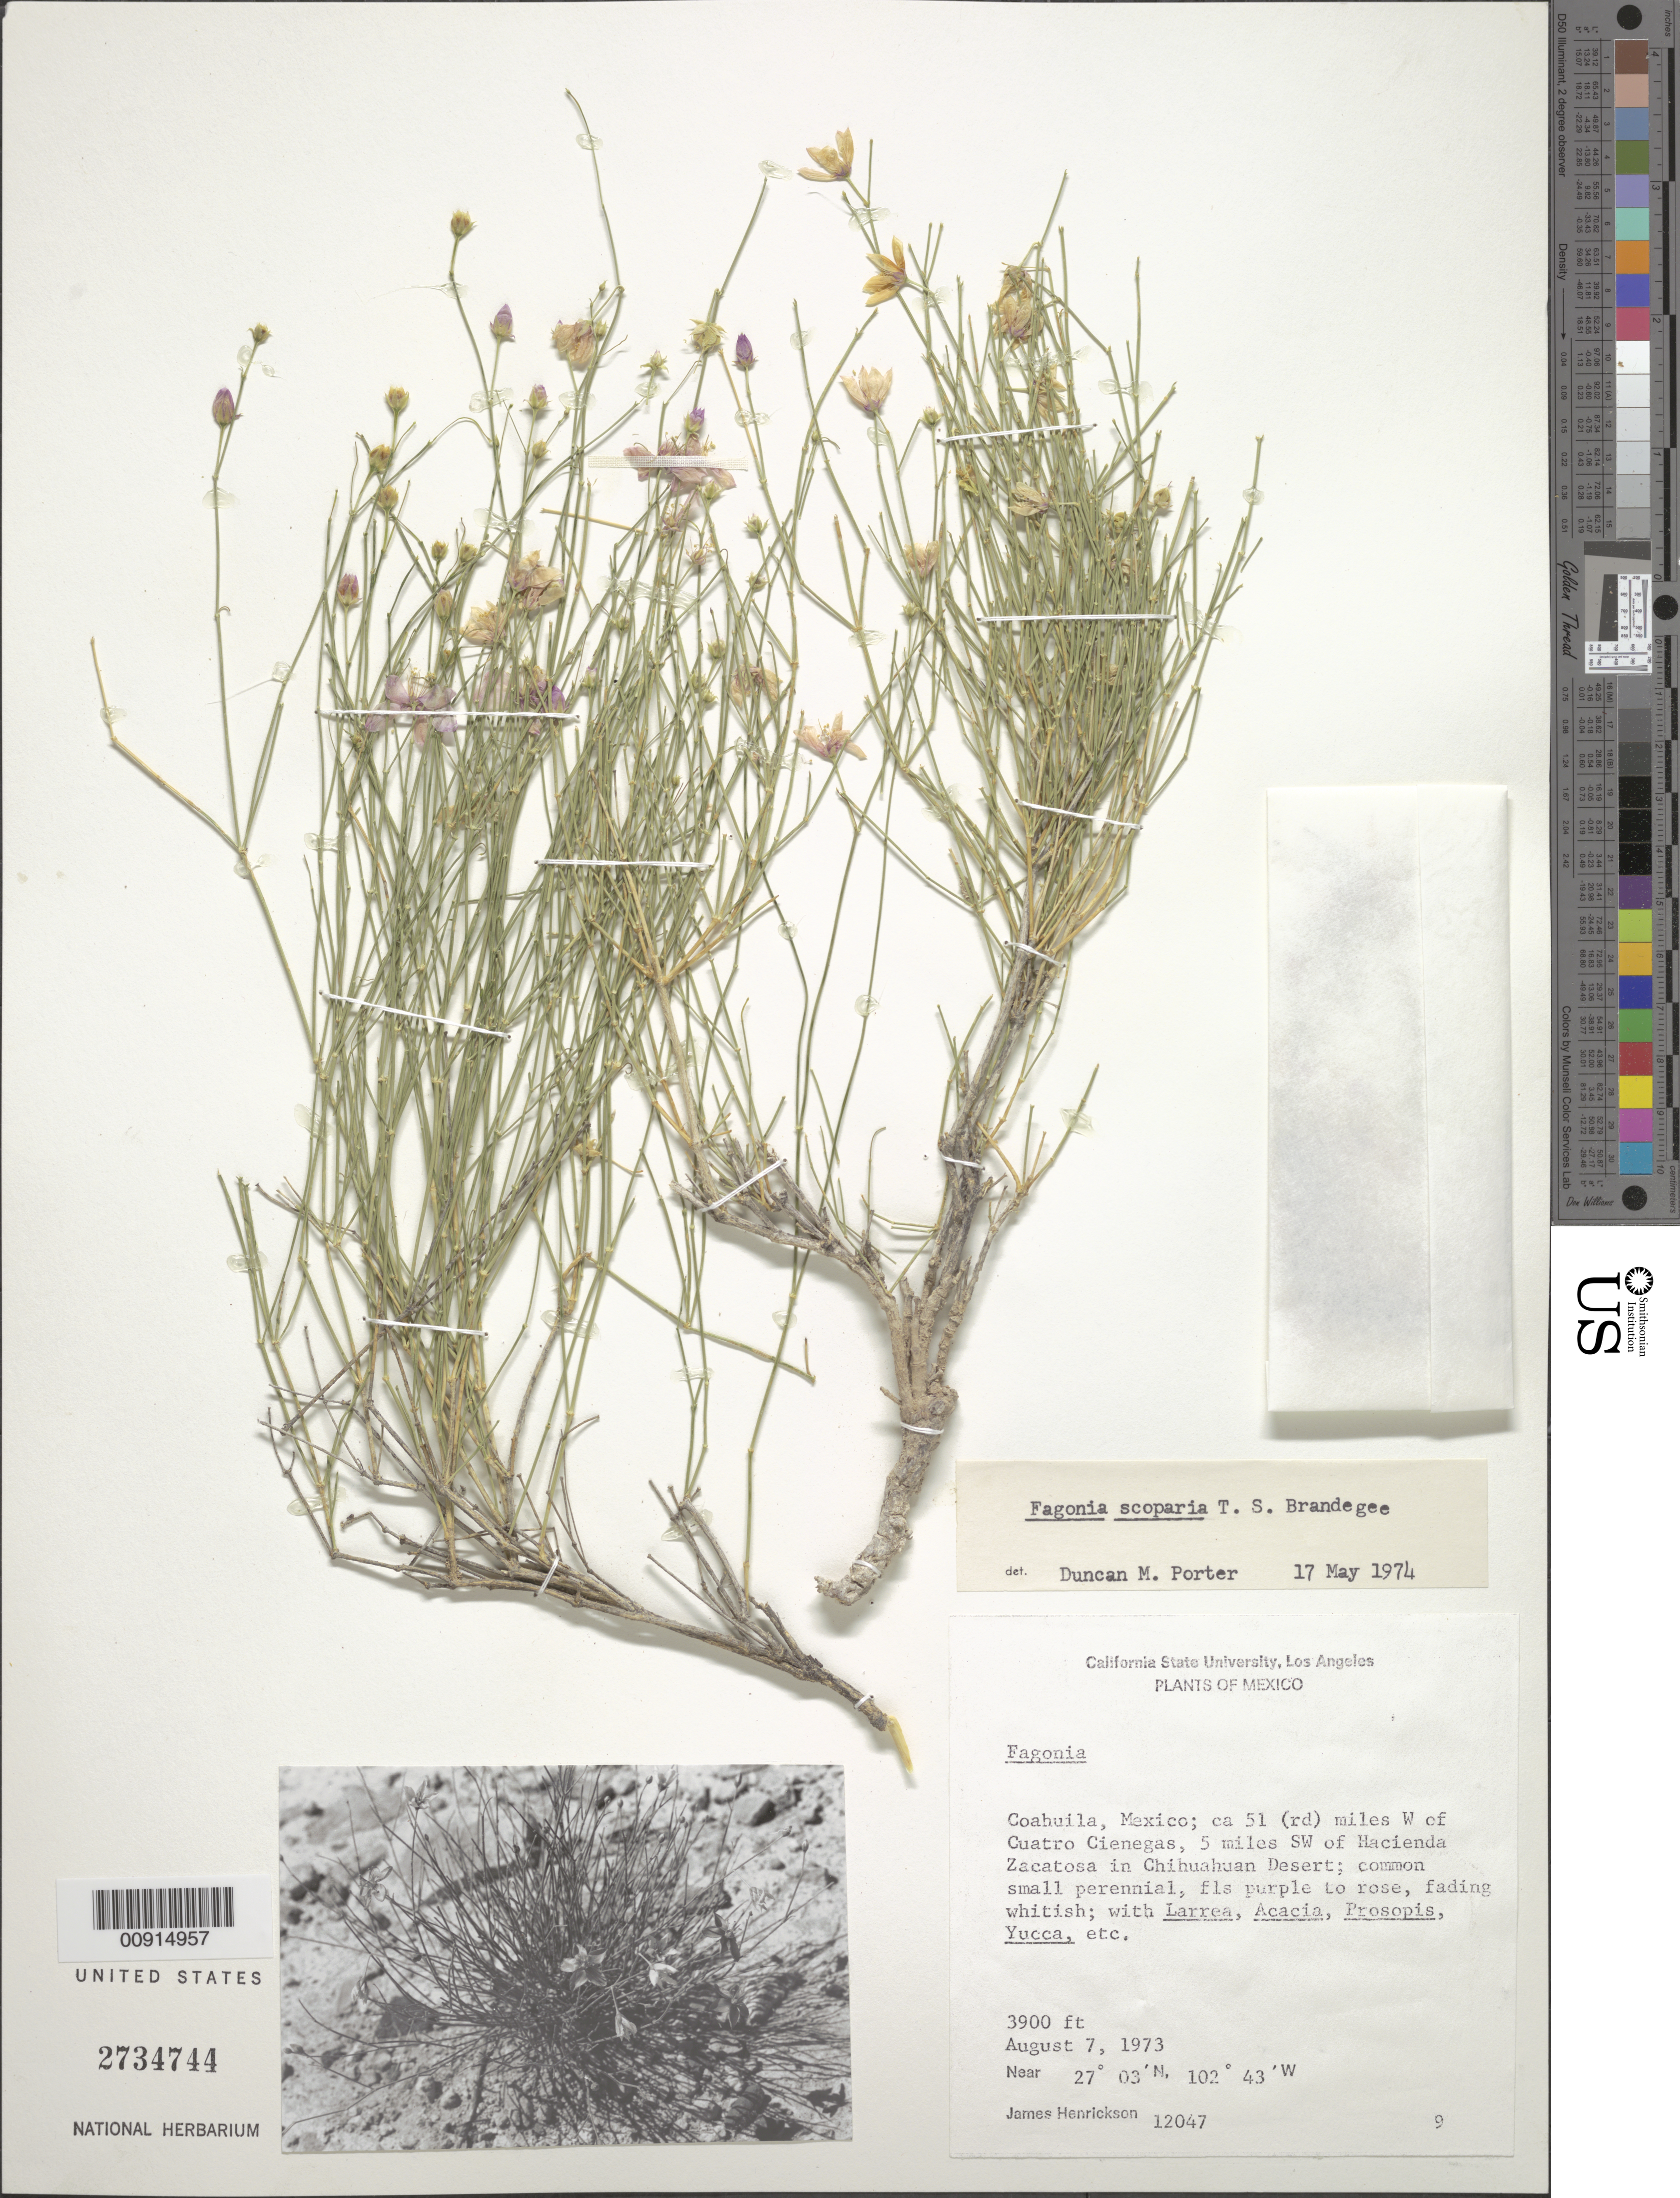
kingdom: Plantae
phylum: Tracheophyta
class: Magnoliopsida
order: Zygophyllales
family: Zygophyllaceae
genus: Fagonia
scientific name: Fagonia scoparia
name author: Brandegee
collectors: J. Henrickson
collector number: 12047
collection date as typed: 07 Aug 1973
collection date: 1973-08-07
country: Mexico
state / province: Coahuila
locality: Coahuila; ca. 51 (rd) miles W of Cuatro Ciénegas, 5 miles SW of Hacienda Zacatosa in Chihuahuan Desert.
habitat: Chihuahuan Desert; with Larrea, Acacia, Prosopis, Yucca, etc.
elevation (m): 1189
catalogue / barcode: US 2734744